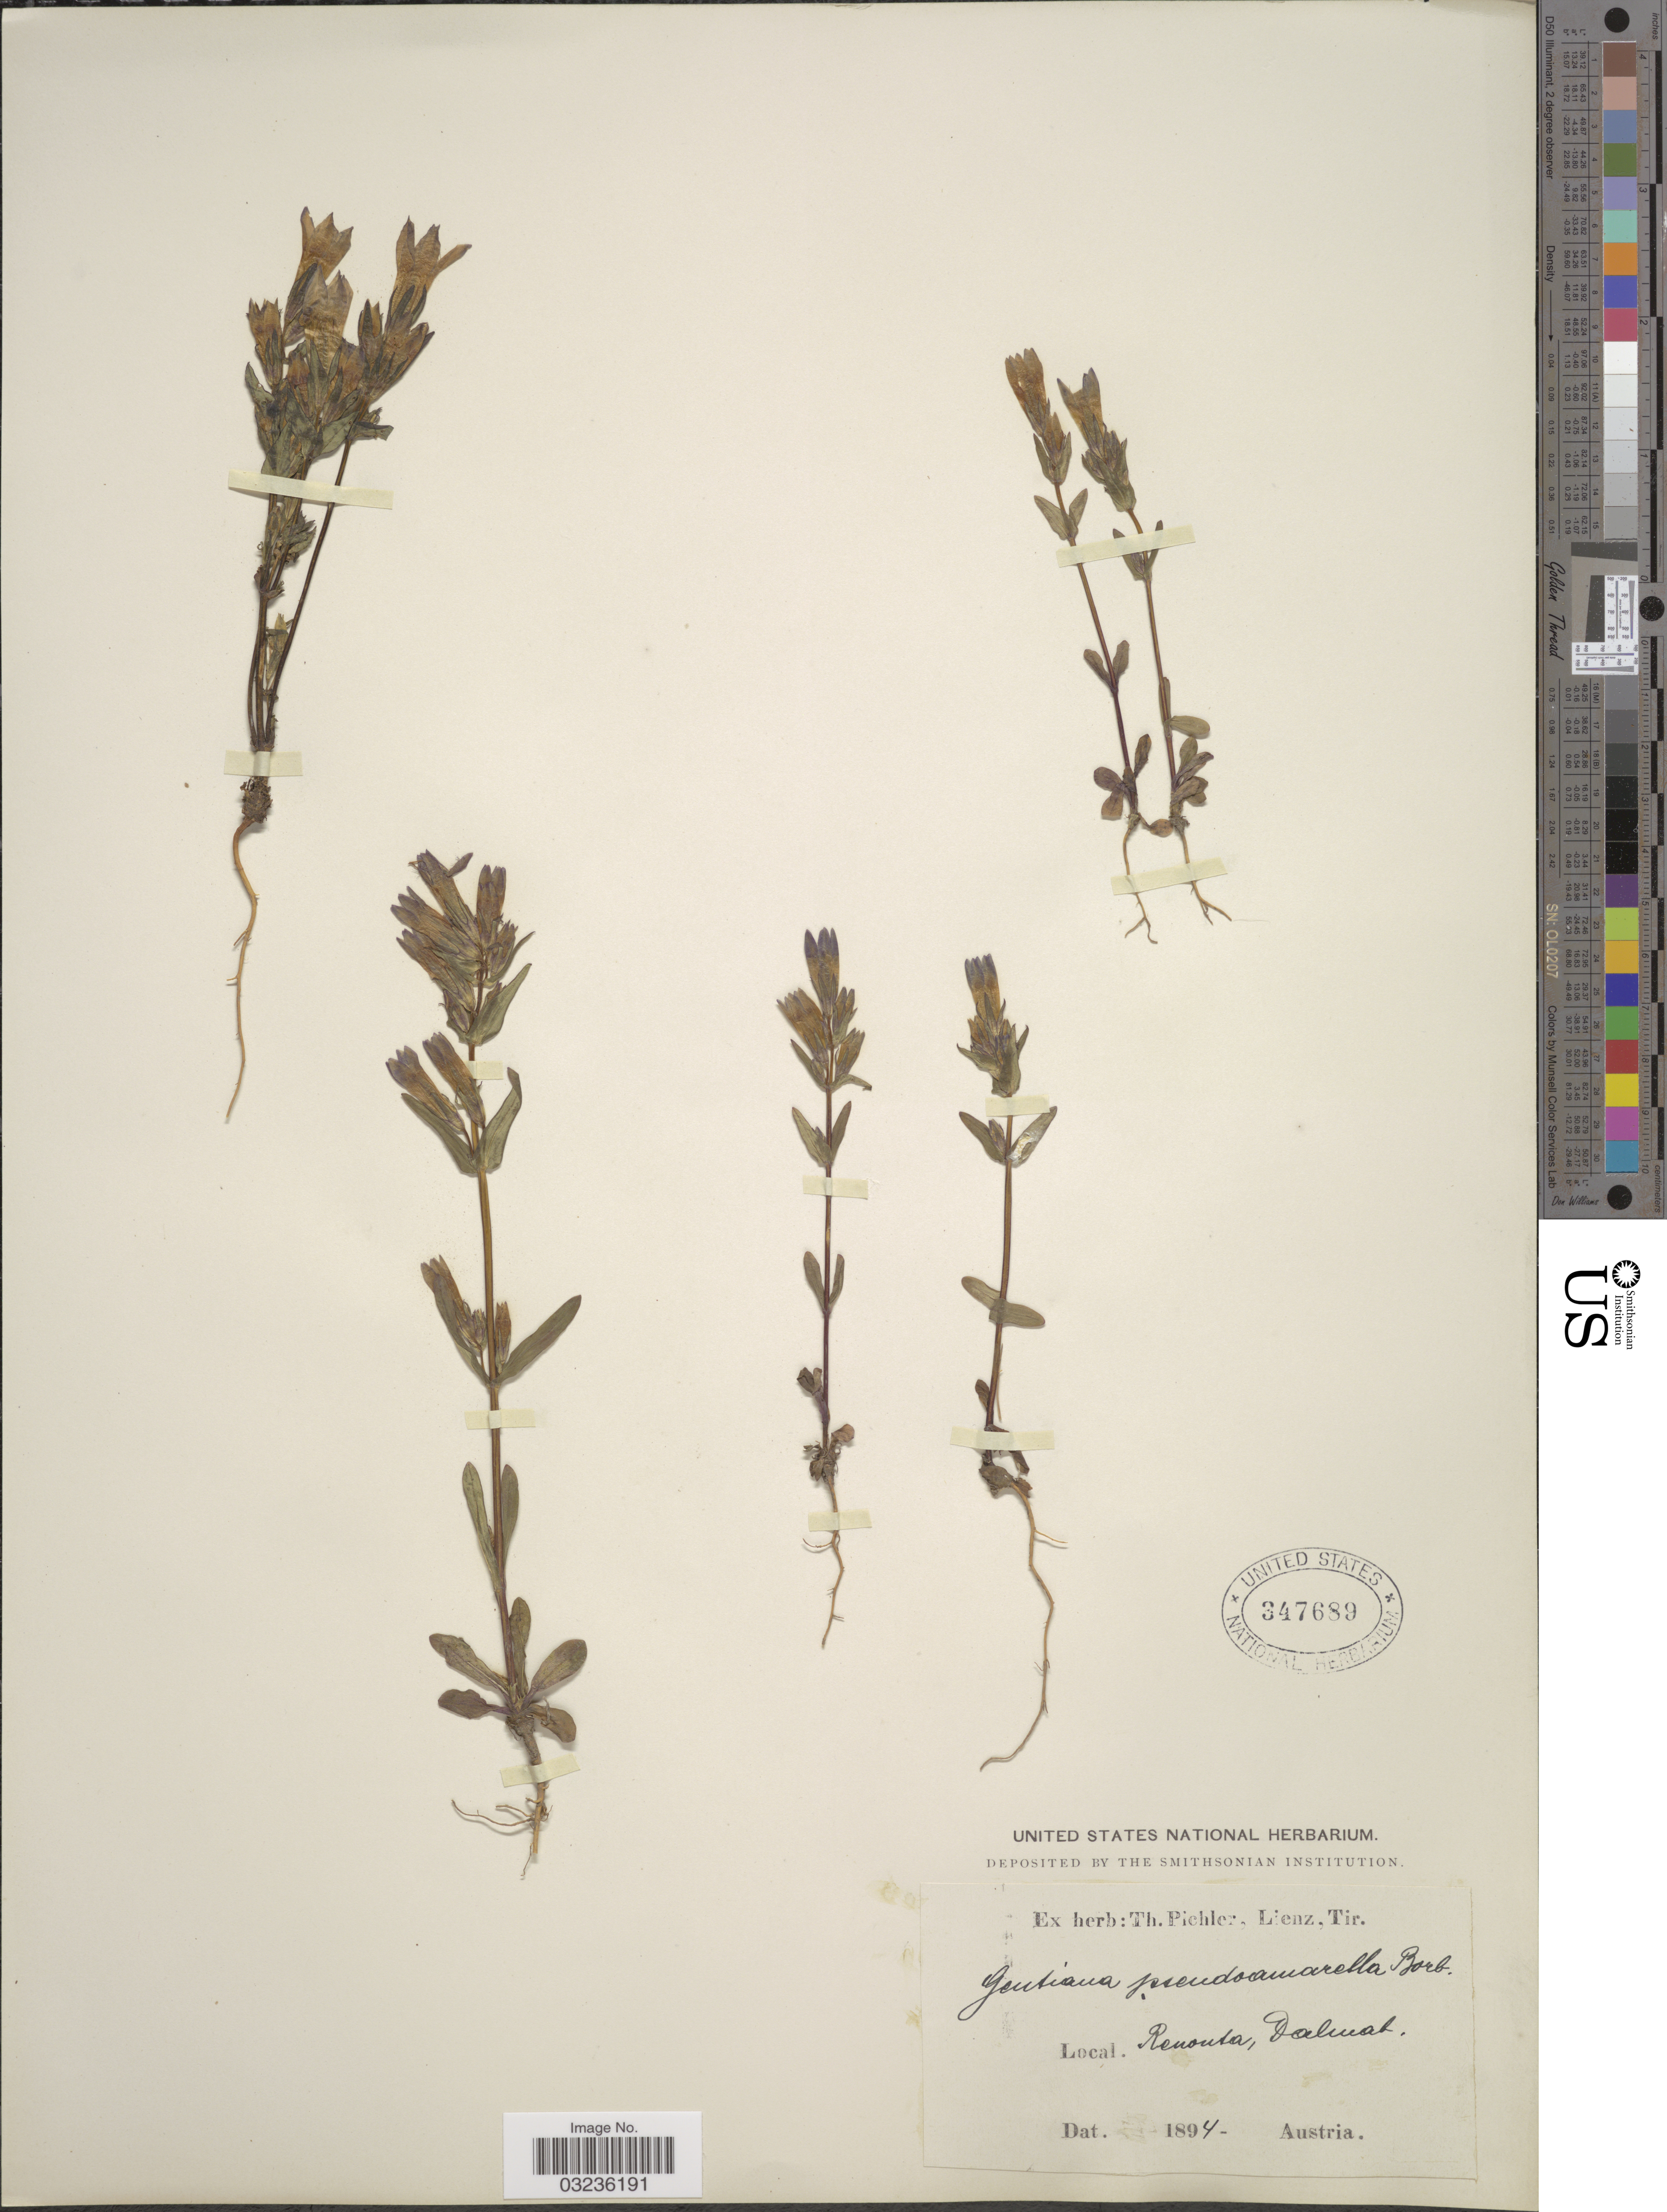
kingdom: Plantae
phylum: Tracheophyta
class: Magnoliopsida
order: Gentianales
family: Gentianaceae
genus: Gentiana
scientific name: Gentiana pumila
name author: Jacq.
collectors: ex herb. T. Pichler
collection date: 1894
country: Austria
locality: Renouta, Dalmat, Austria.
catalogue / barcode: US 347689